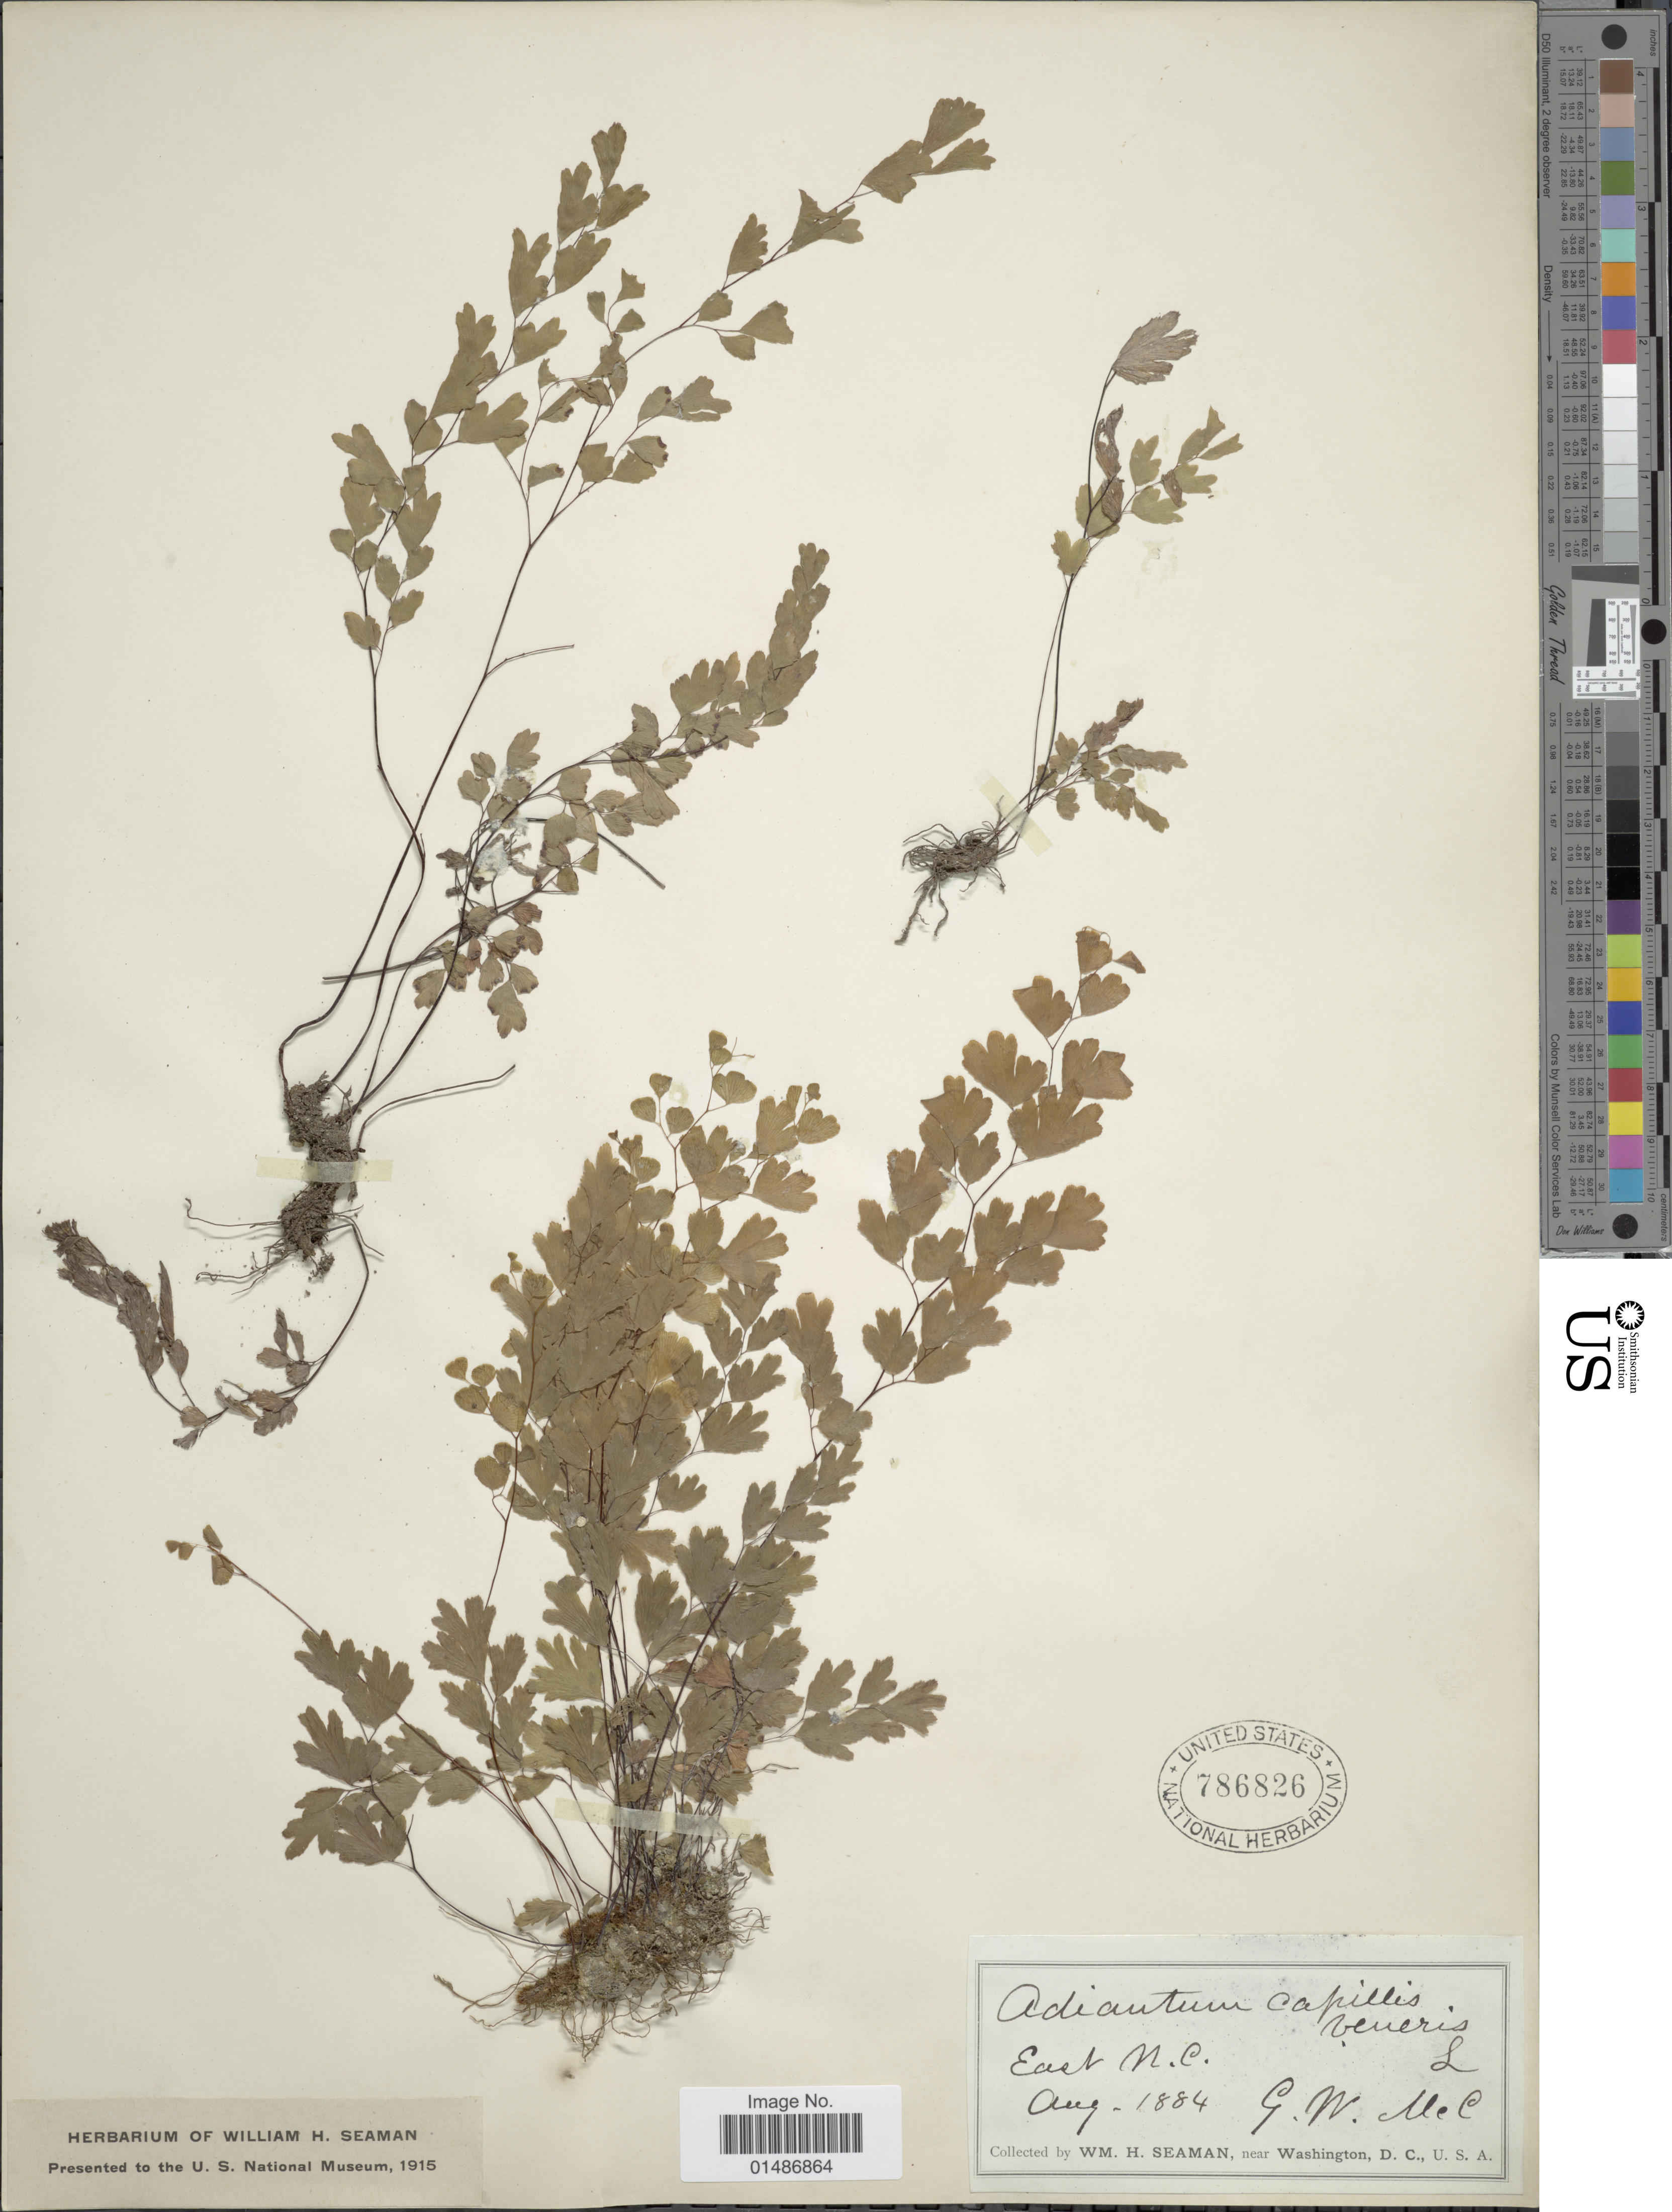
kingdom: Plantae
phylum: Tracheophyta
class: Polypodiopsida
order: Polypodiales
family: Pteridaceae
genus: Adiantum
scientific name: Adiantum capillus-veneris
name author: L.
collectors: W. Seaman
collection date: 1884-08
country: United States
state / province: North Carolina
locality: East N.C.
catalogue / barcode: US 786826